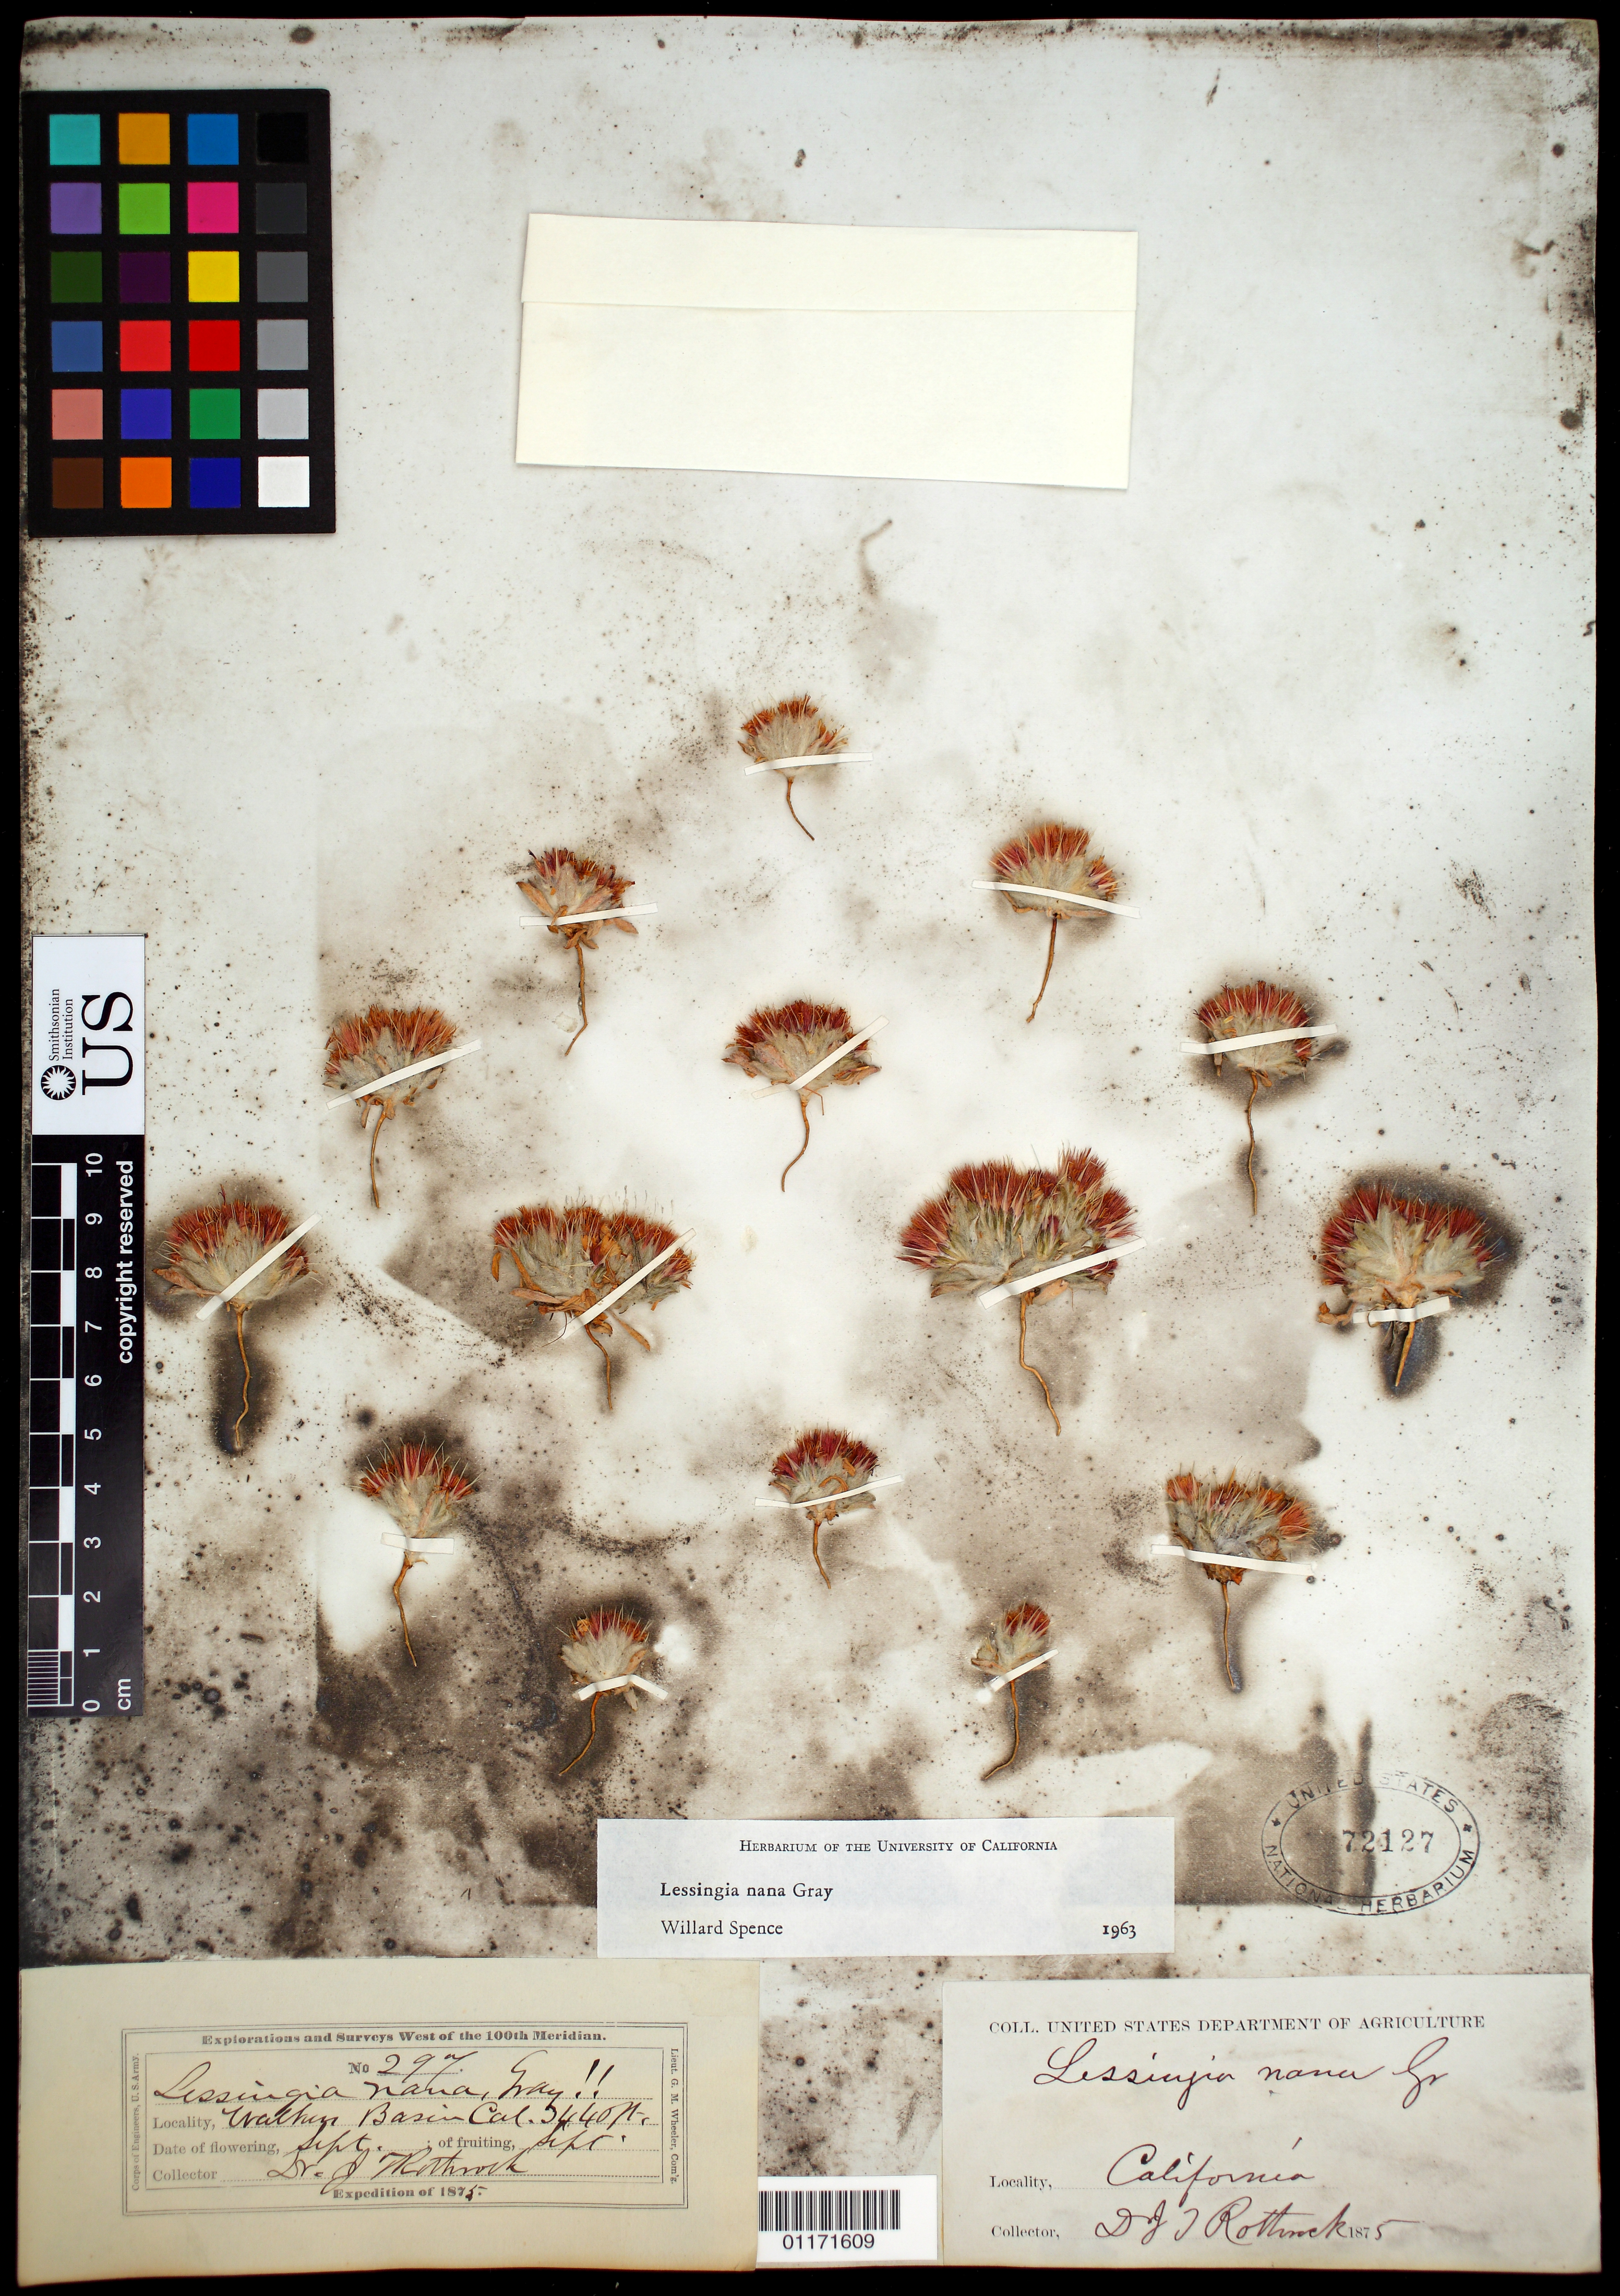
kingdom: Plantae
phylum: Tracheophyta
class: Magnoliopsida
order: Asterales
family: Asteraceae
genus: Lessingia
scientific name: Lessingia nana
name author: A. Gray in Benth.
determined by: Spence, W.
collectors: J. T. Rothrock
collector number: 297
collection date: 1875-09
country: United States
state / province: California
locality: Walker Basin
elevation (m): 1049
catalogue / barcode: US 72127